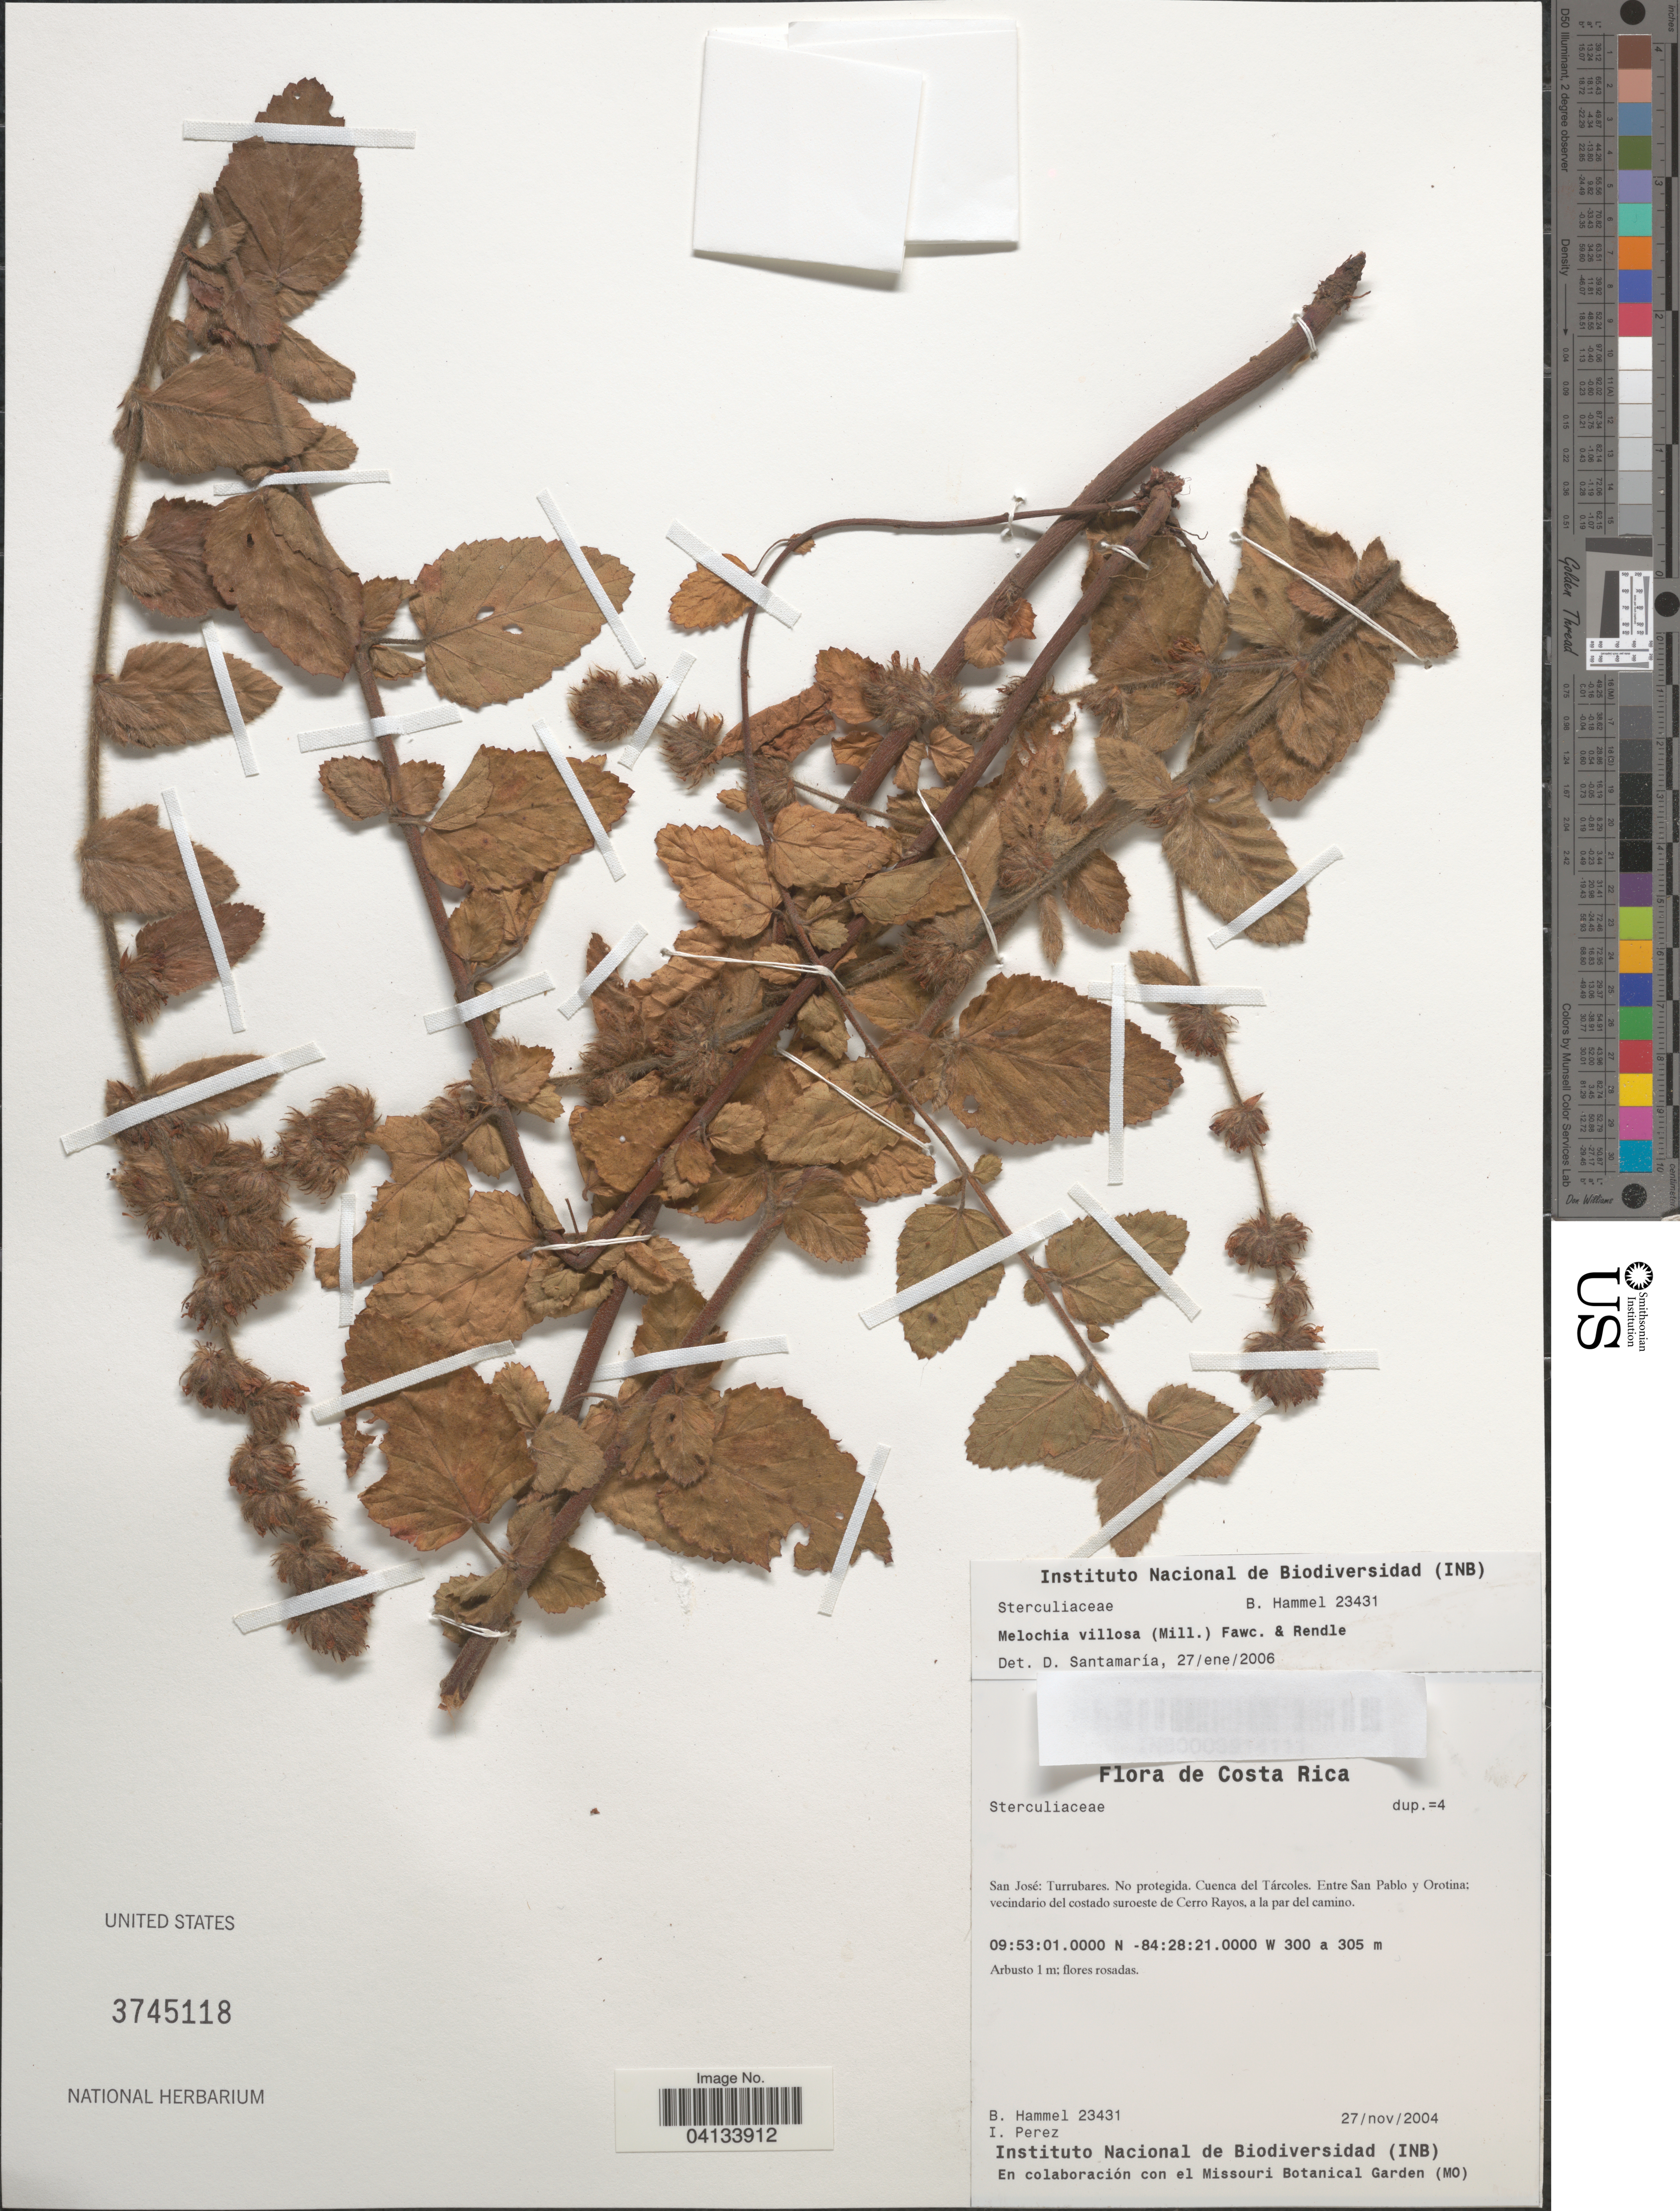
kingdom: Plantae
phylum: Tracheophyta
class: Magnoliopsida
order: Malvales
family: Malvaceae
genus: Melochia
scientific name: Melochia spicata var. spicata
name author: (L.) Fryxell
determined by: Dorr, L. J., (BOT), Smithsonian Institution - National Museum of Natural History (UNITED STATES)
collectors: B. Hammel & I. Pérez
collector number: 23431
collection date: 2004-11-27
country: Costa Rica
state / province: San José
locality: Turrubares. No protegida. Cuenca del Tárcoles. Entre San Pablo y Orotina; vecindario del costado suroeste de Cerro Rayos, a la par del camino.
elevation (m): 300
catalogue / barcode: US 3745118